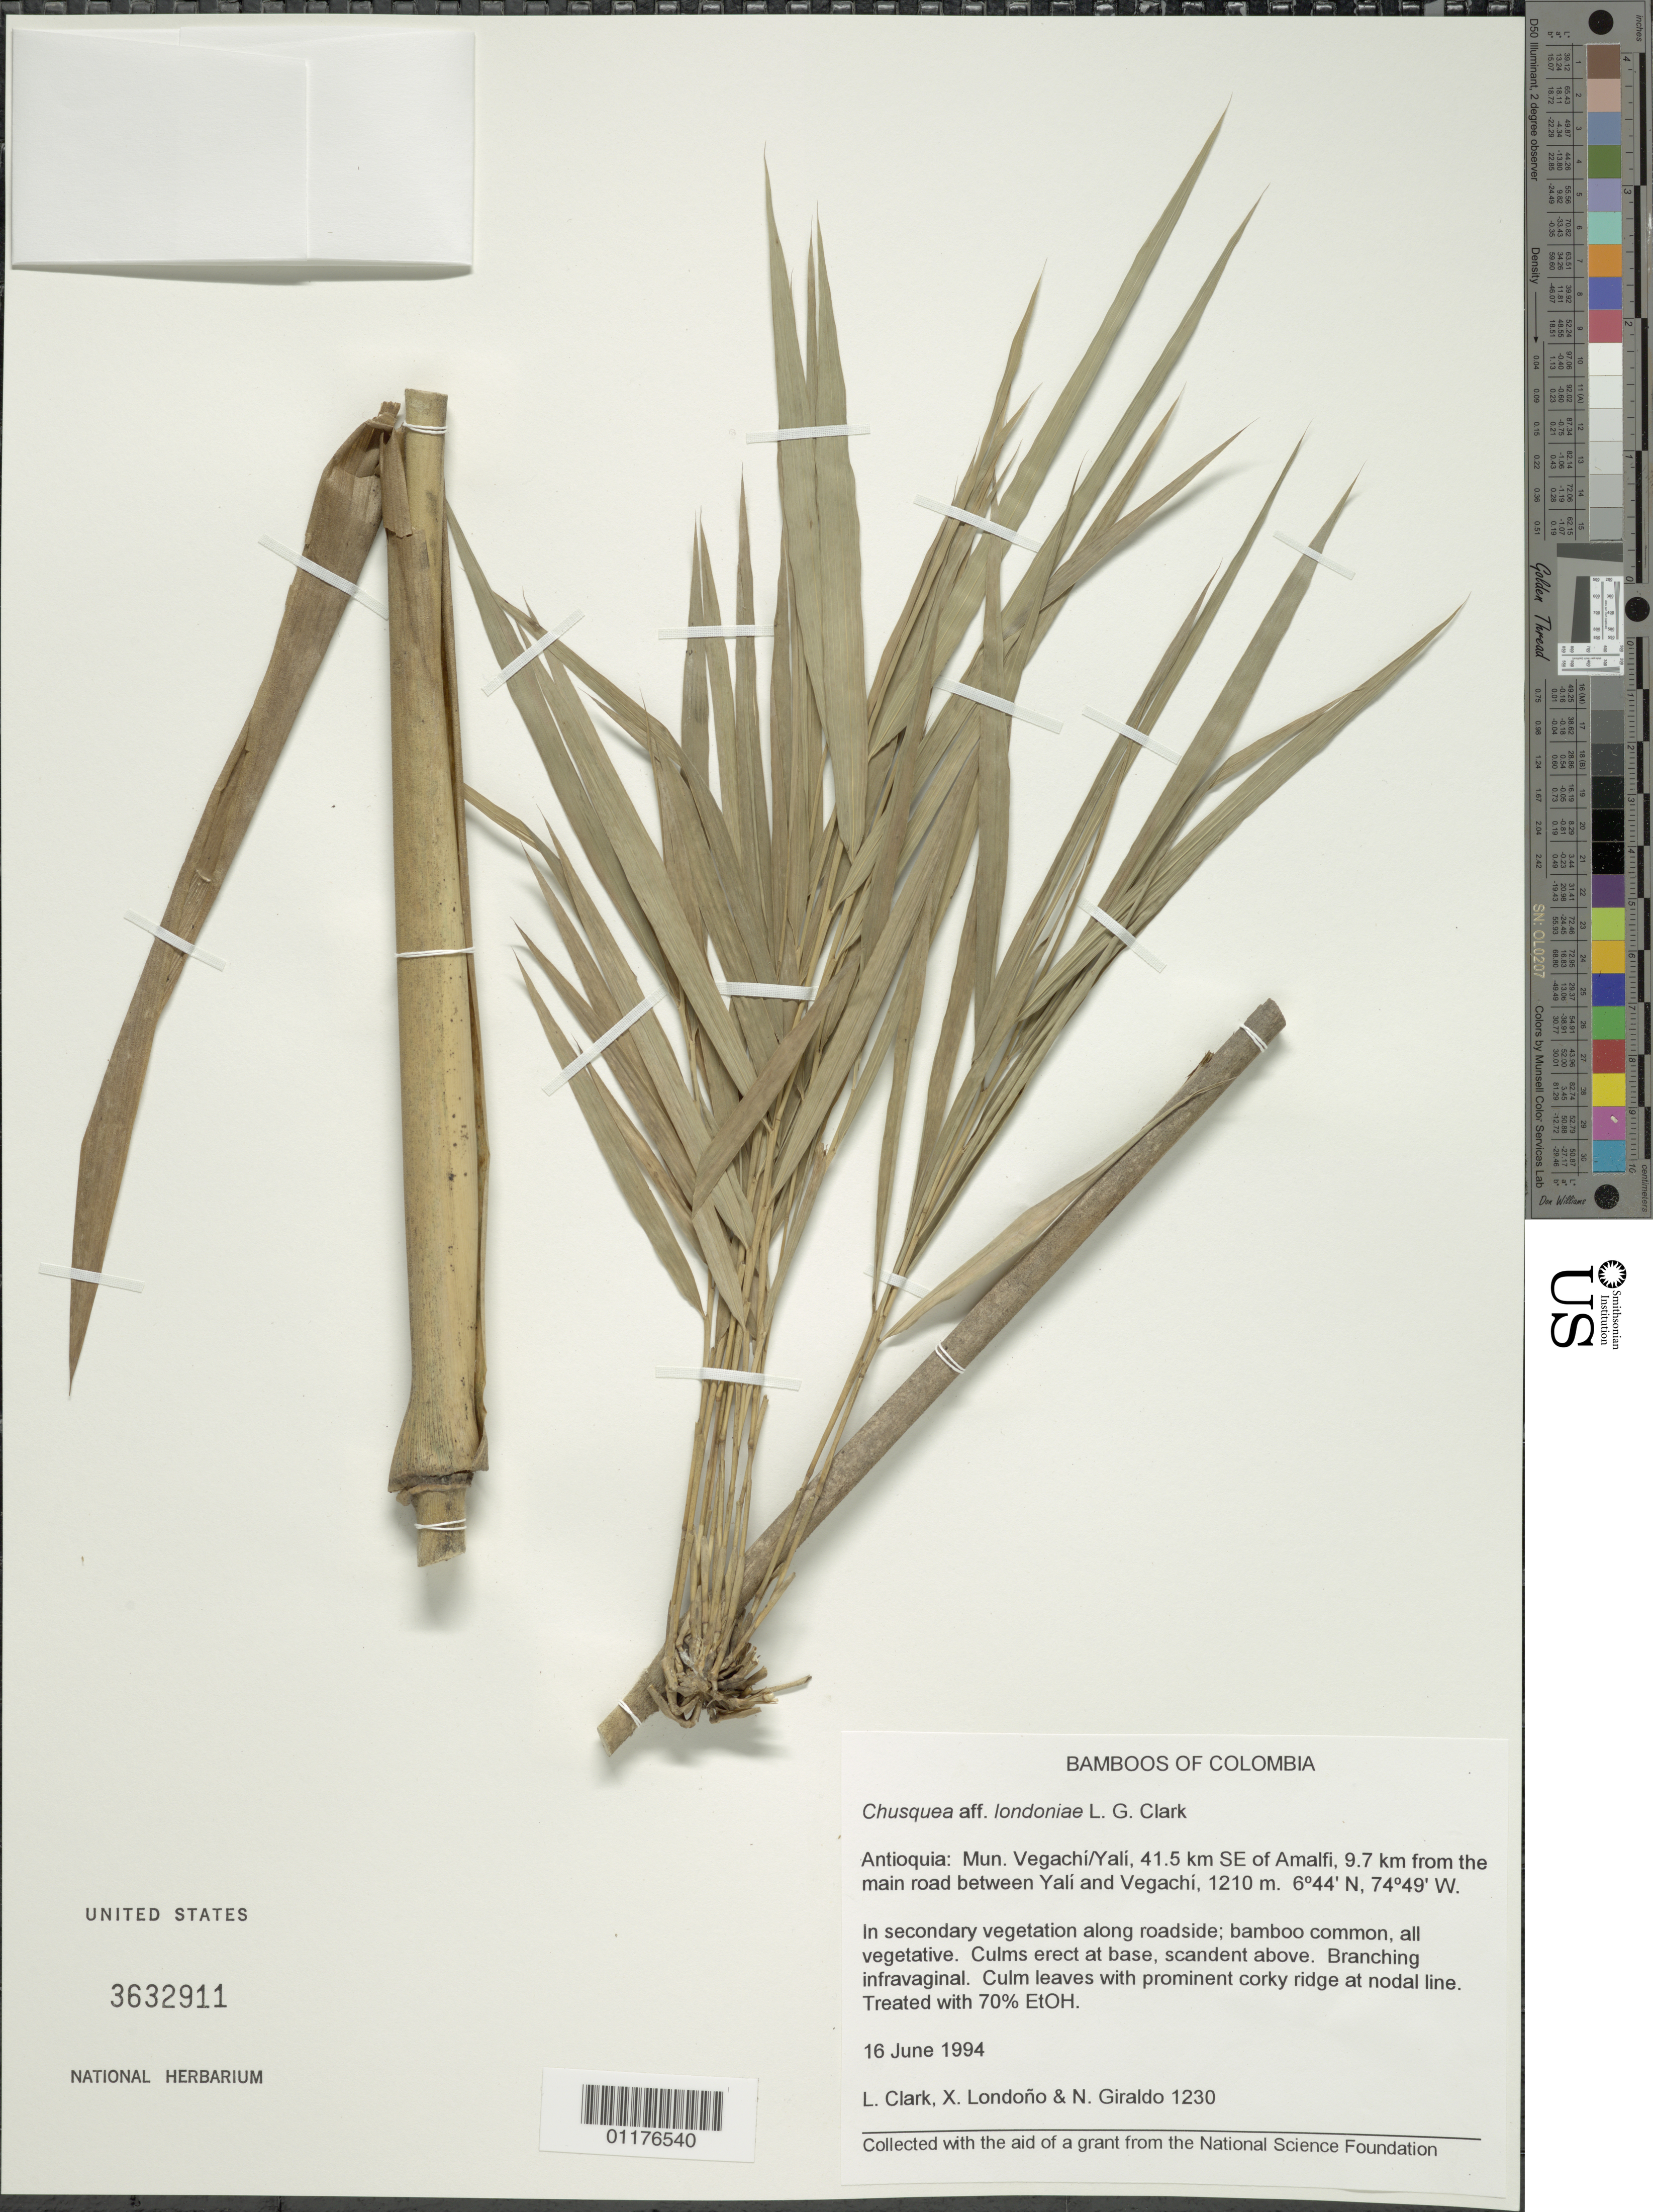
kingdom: Plantae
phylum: Tracheophyta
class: Liliopsida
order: Poales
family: Poaceae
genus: Chusquea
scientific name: Chusquea londoniae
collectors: L. G. Clark, X. Londoño & N. Giraldo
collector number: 1230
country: Colombia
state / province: Antioquiá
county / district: Vegachi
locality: SE of Amalfi, from the main road between Yali and Vegachi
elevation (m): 1210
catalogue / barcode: US 3632911